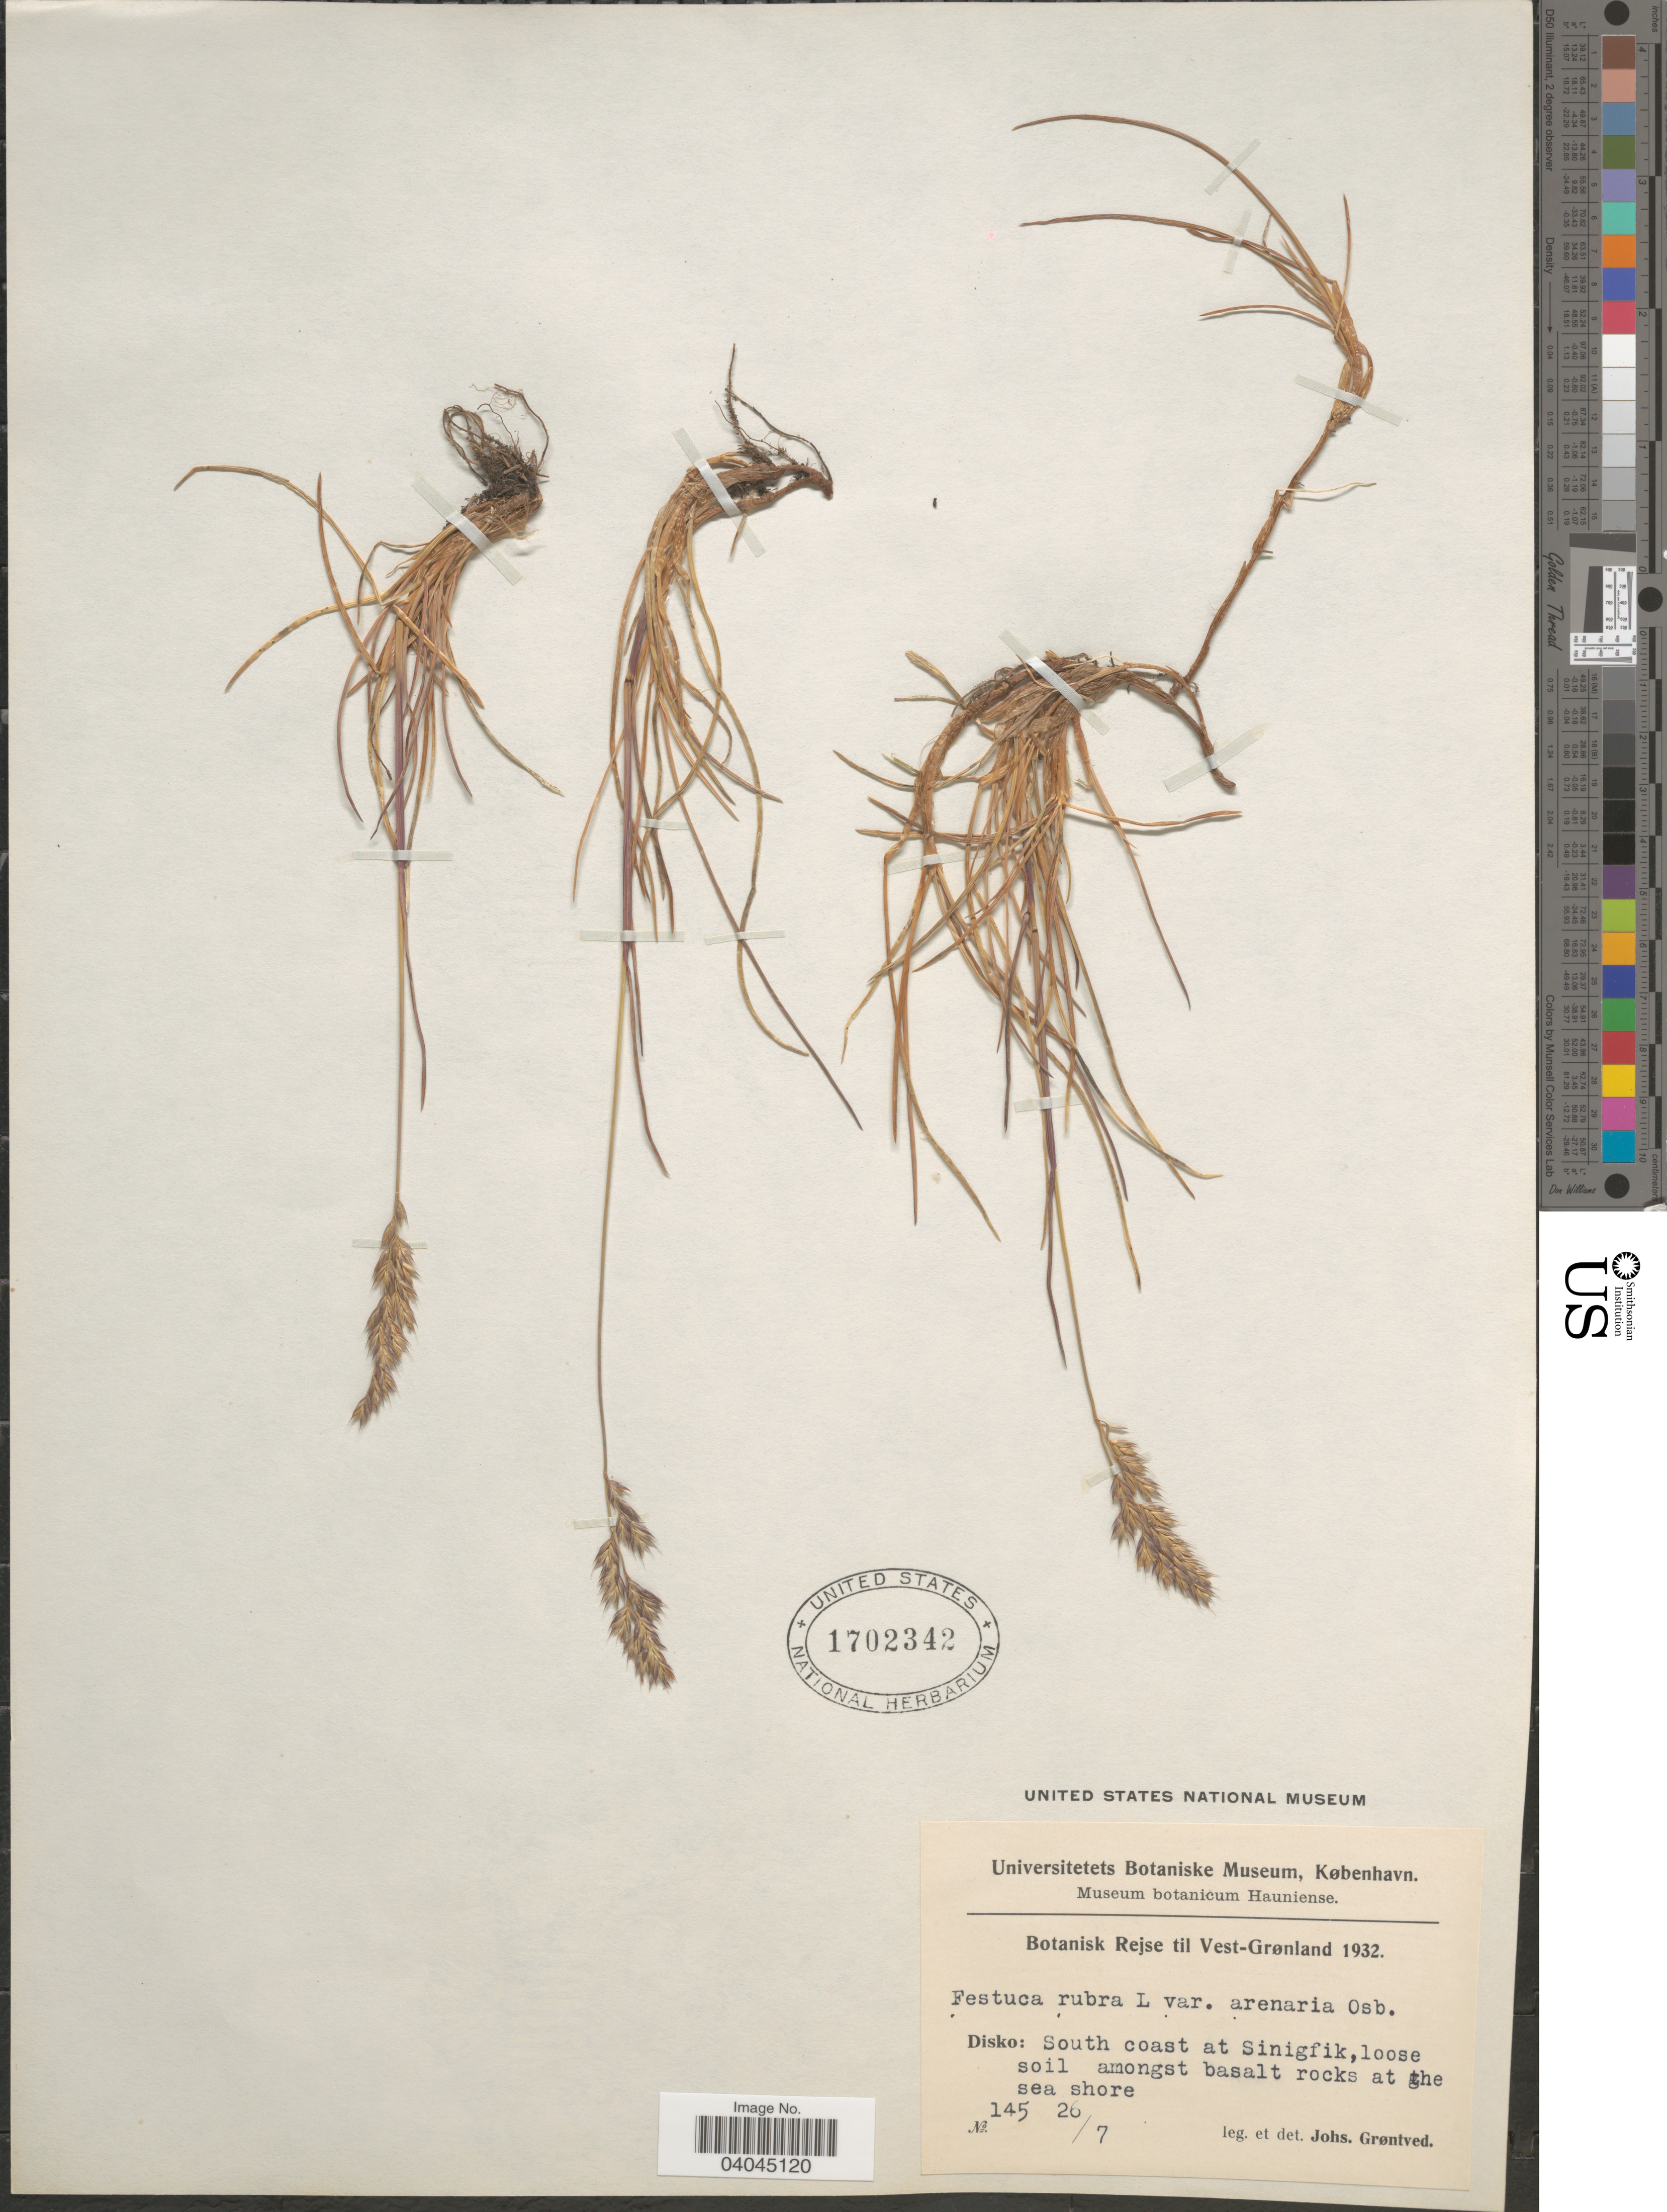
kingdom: Plantae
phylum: Tracheophyta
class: Liliopsida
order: Poales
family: Poaceae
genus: Festuca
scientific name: Festuca rubra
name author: L.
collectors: J. Grøntved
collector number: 145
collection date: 1932-07-26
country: Greenland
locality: Vest-Grønland. Disko: South coast at Sinigfik, at the sea shore.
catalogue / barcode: US 1702342